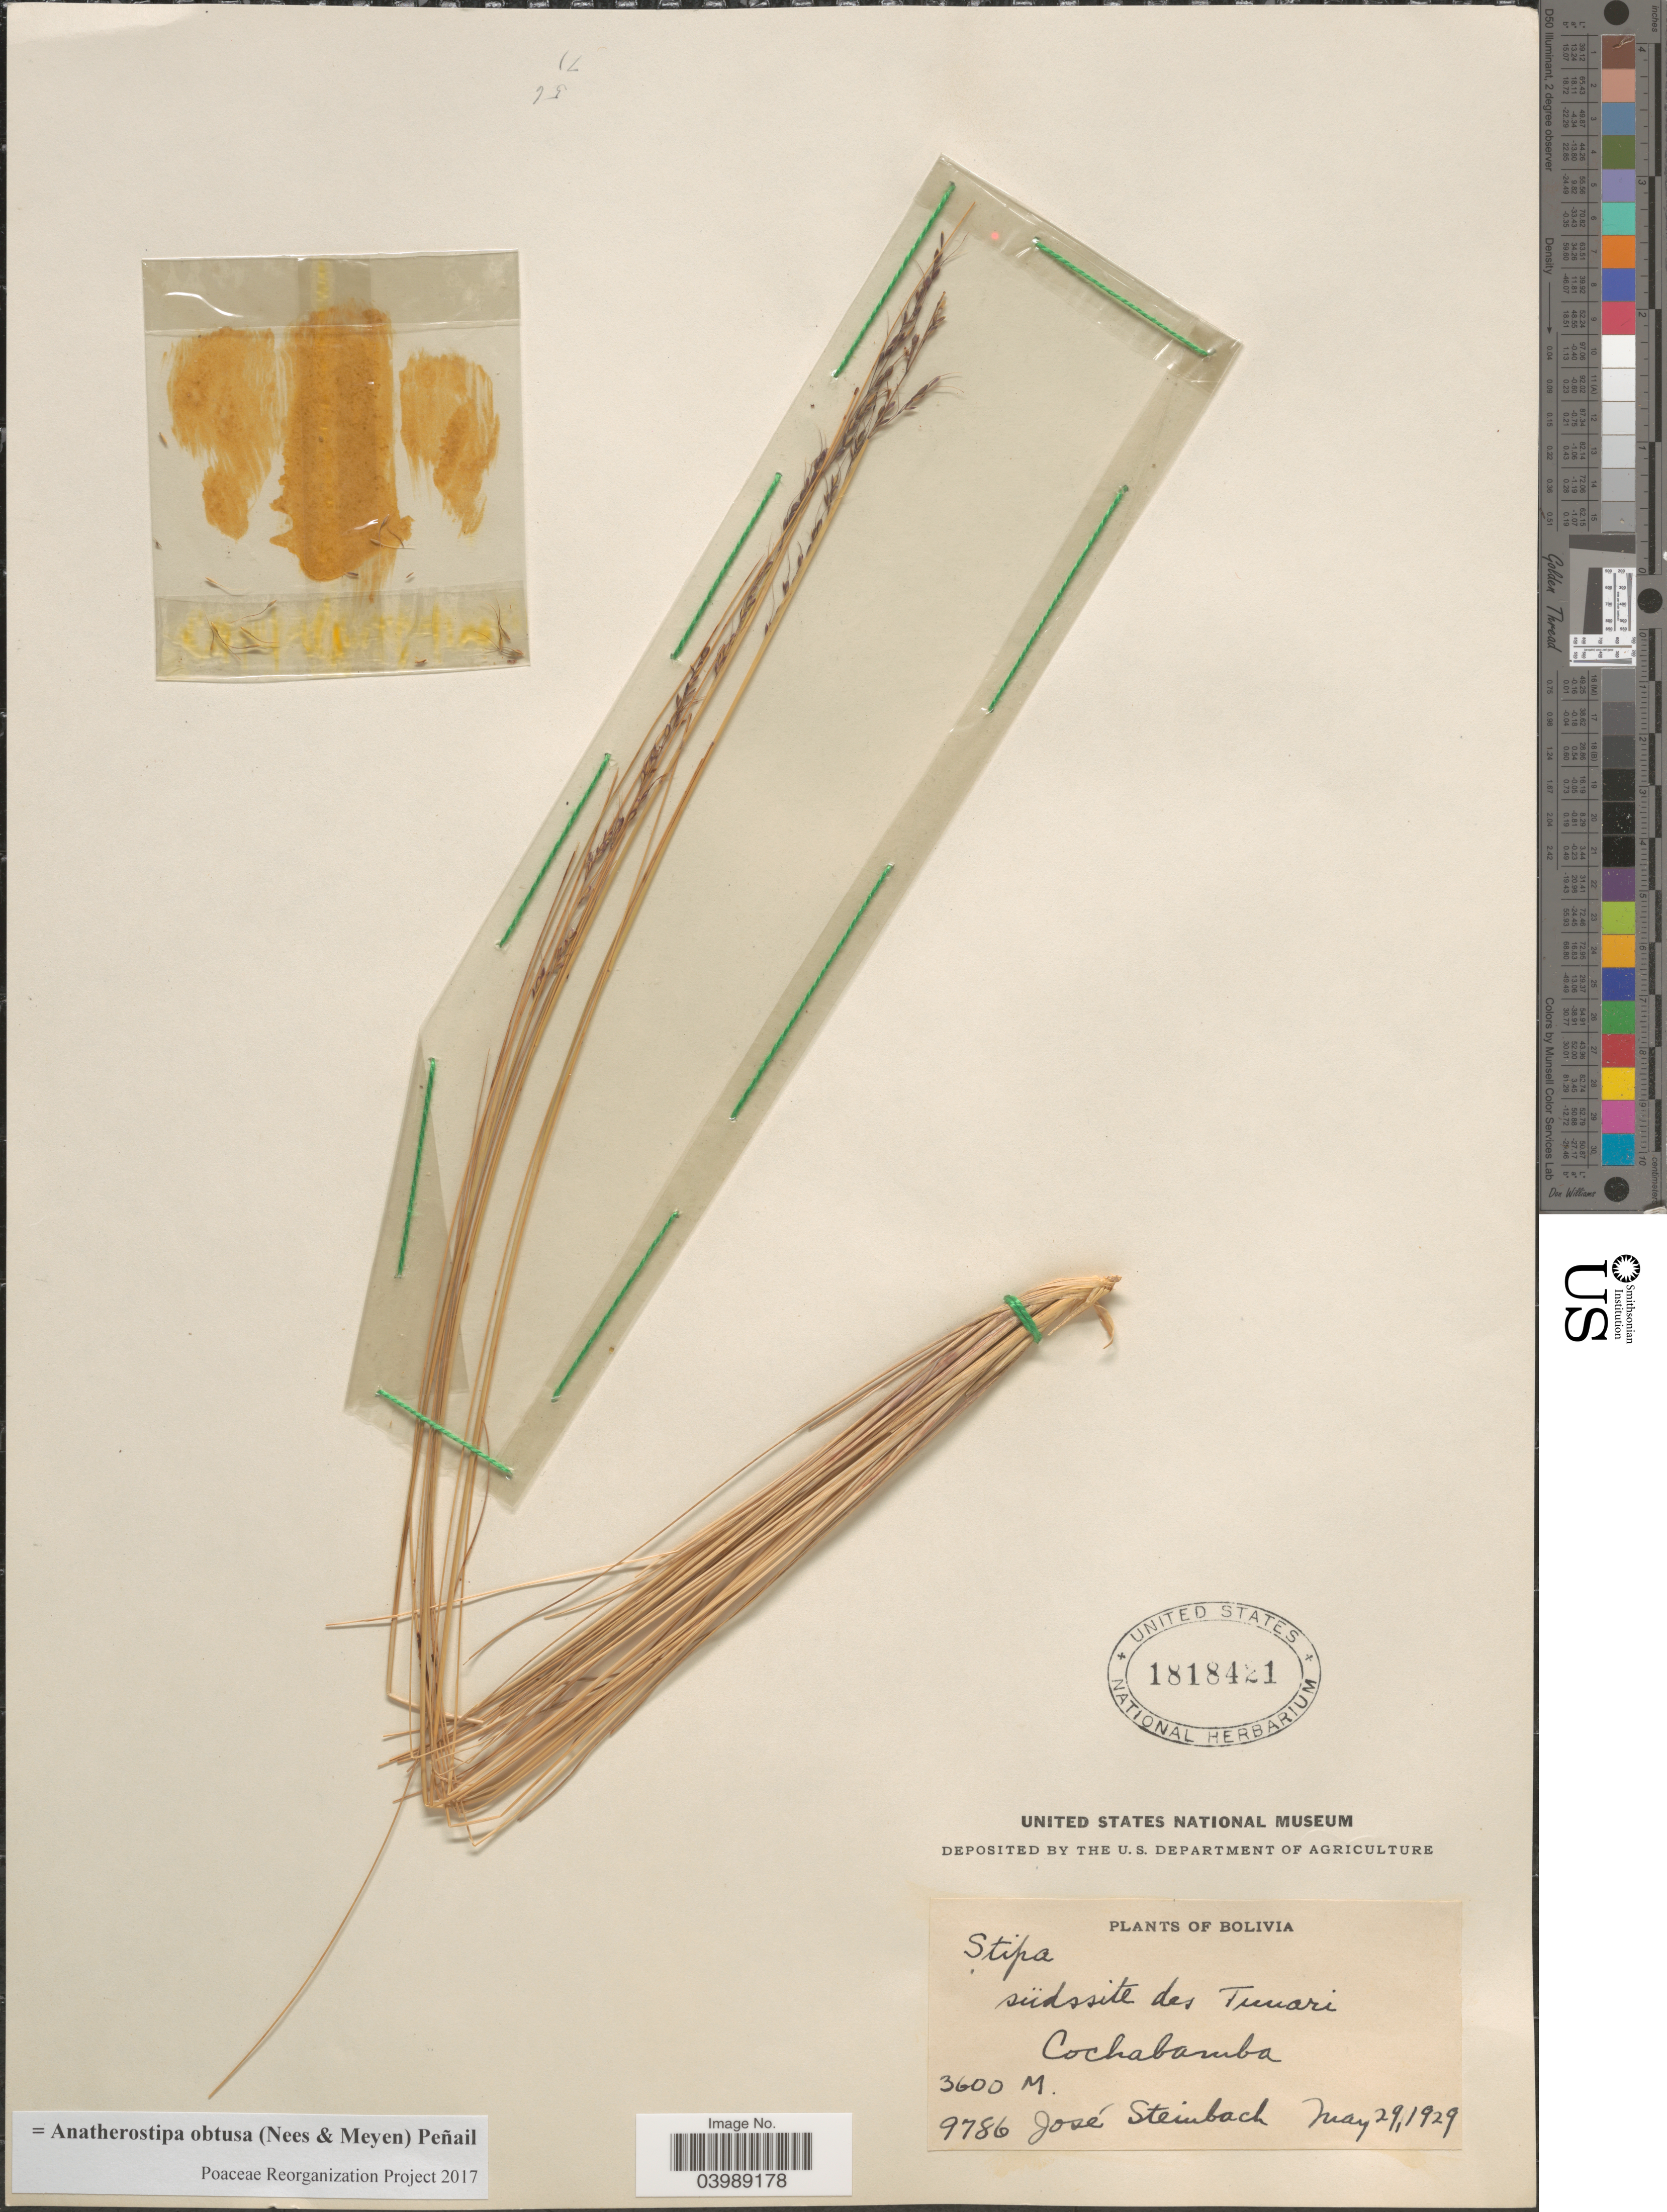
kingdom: Plantae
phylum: Tracheophyta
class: Liliopsida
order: Poales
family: Poaceae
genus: Anatherostipa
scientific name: Anatherostipa obtusa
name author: (Nees & Meyen) Peñailillo B.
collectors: J. Steinbach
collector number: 9786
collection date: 1929-05-29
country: Bolivia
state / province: Cochabamba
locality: Südssite des Tunari.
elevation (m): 3600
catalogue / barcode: US 1818421